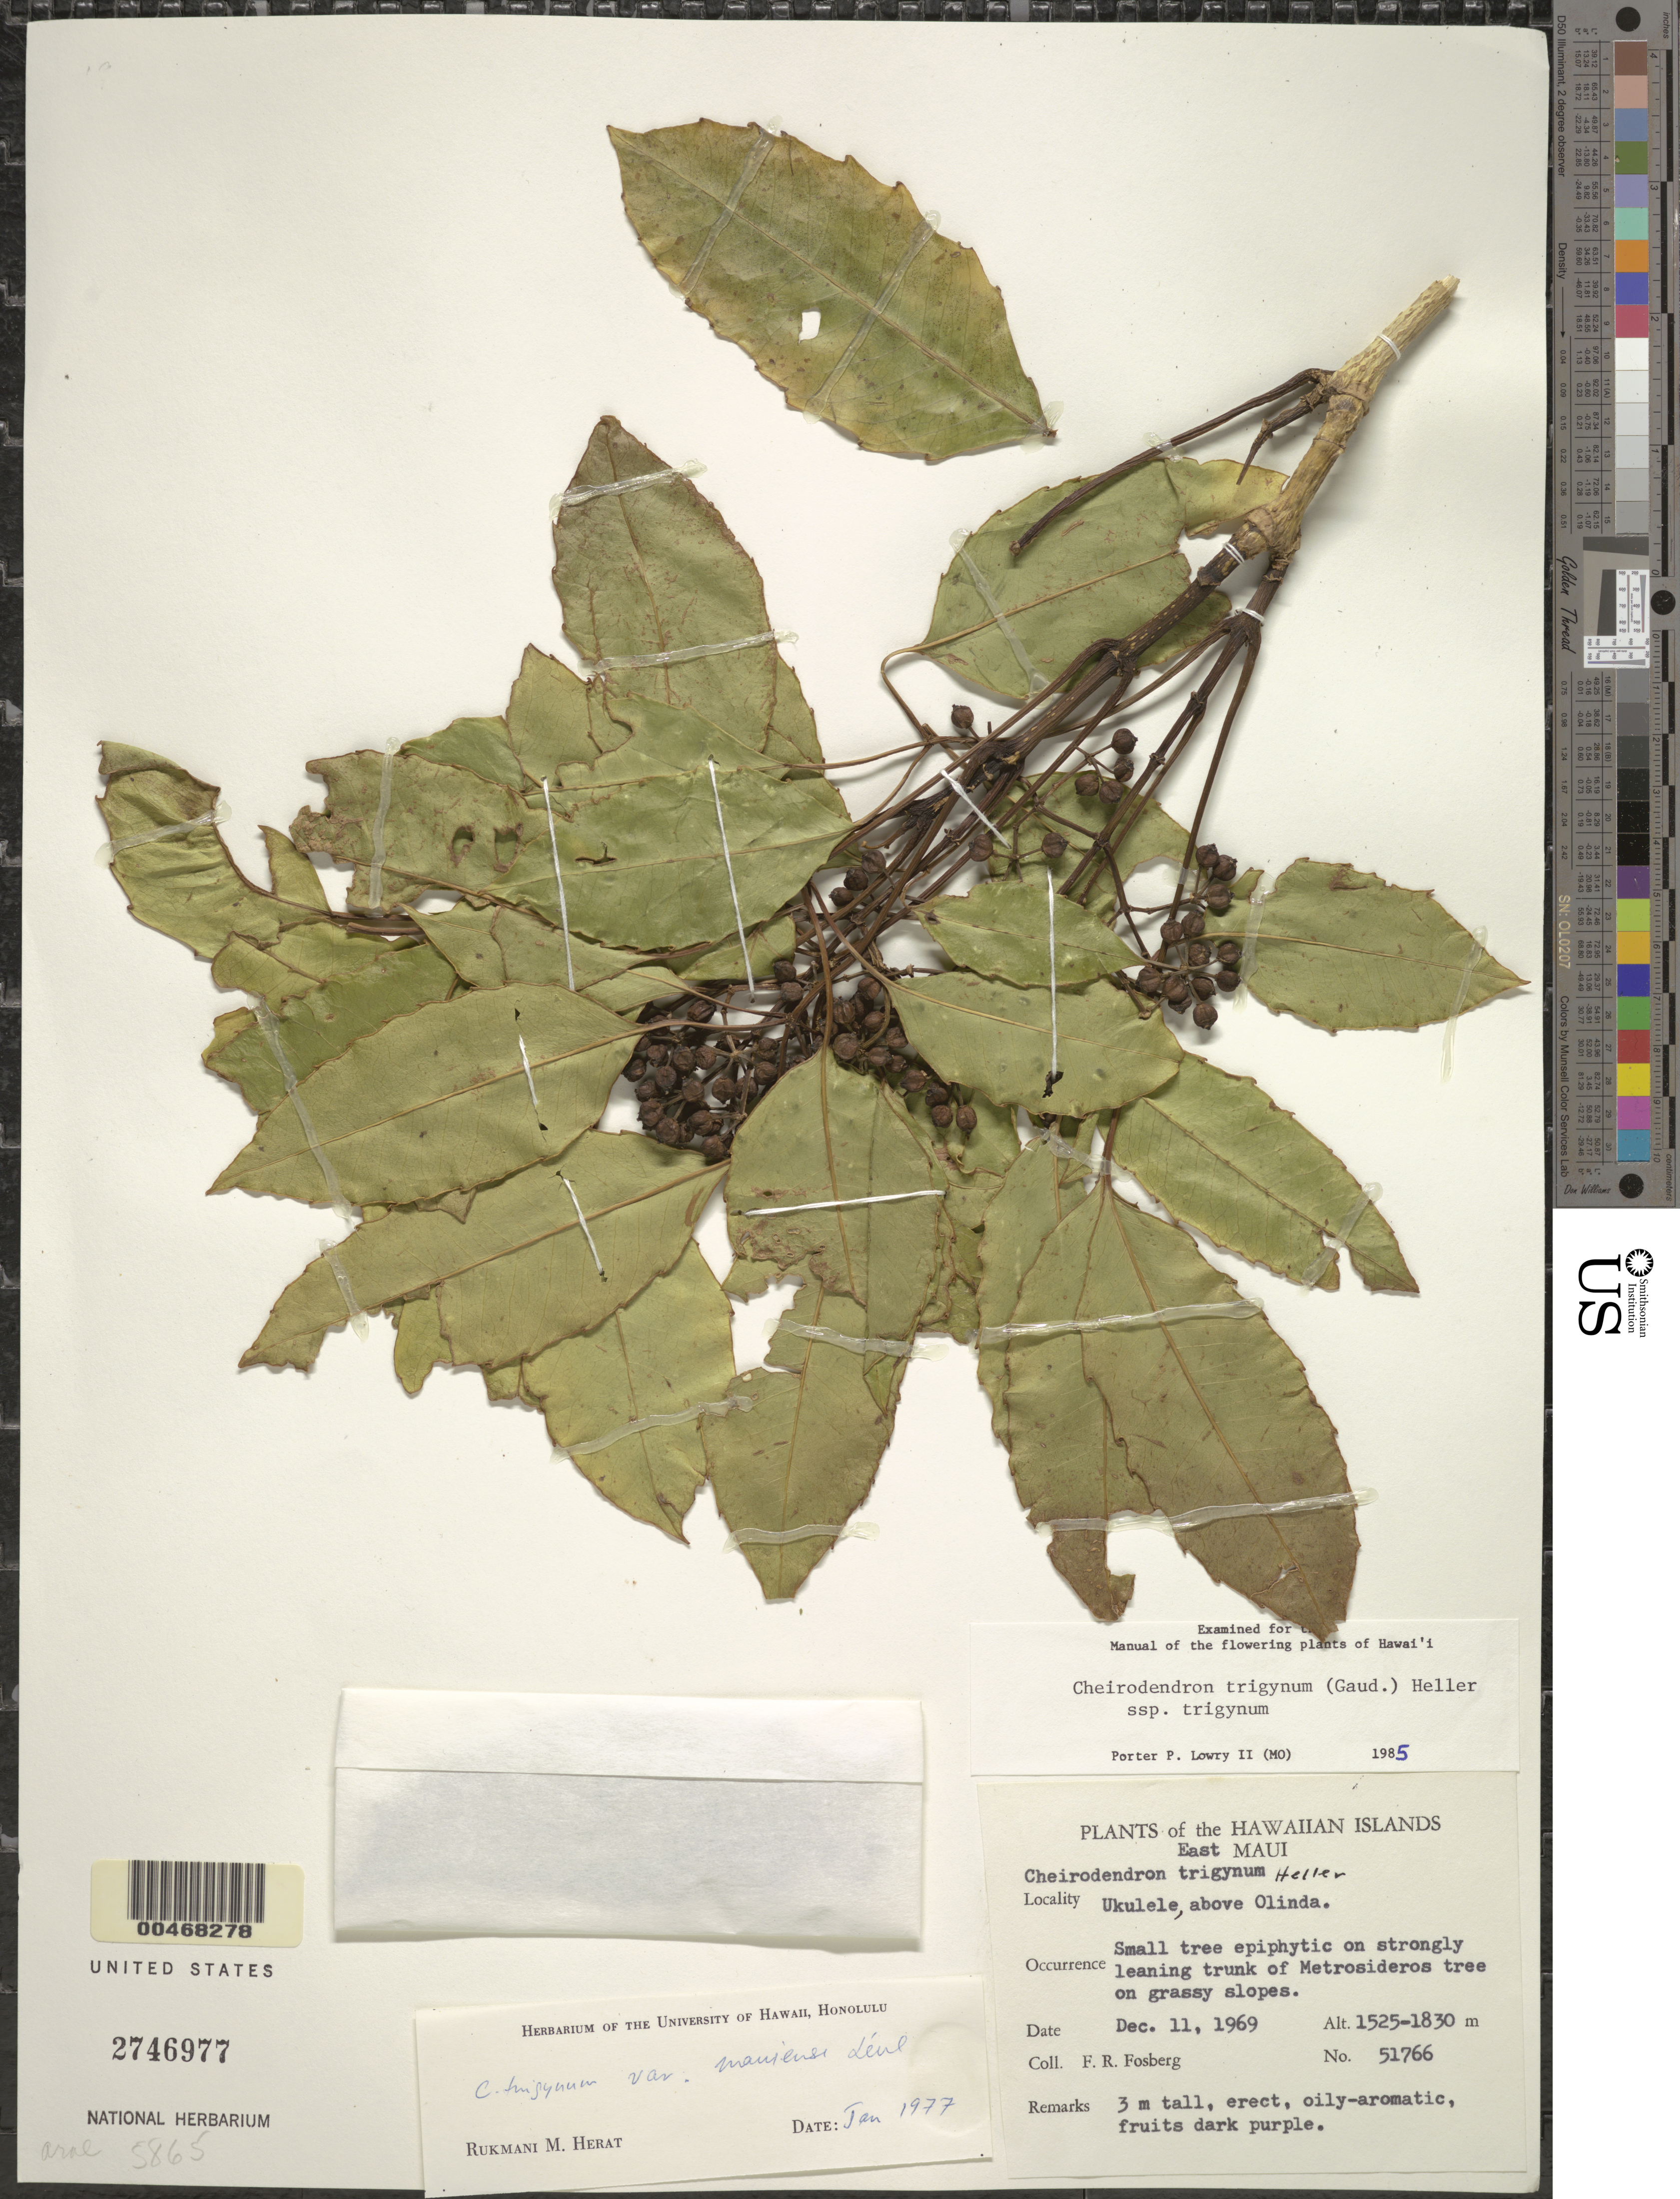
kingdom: Plantae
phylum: Tracheophyta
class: Magnoliopsida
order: Apiales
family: Araliaceae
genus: Cheirodendron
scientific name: Cheirodendron trigynum subsp. trigynum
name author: (Gaudich.) A. Heller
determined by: Lowry, P. P., (MO), Missouri Botanical Garden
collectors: F. R. Fosberg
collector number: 51766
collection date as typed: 11 Dec 1969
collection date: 1969-12-11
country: United States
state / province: Hawaii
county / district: Maui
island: Maui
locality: E Maui, Ukulele, above Olinda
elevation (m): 1525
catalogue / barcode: US 2746977